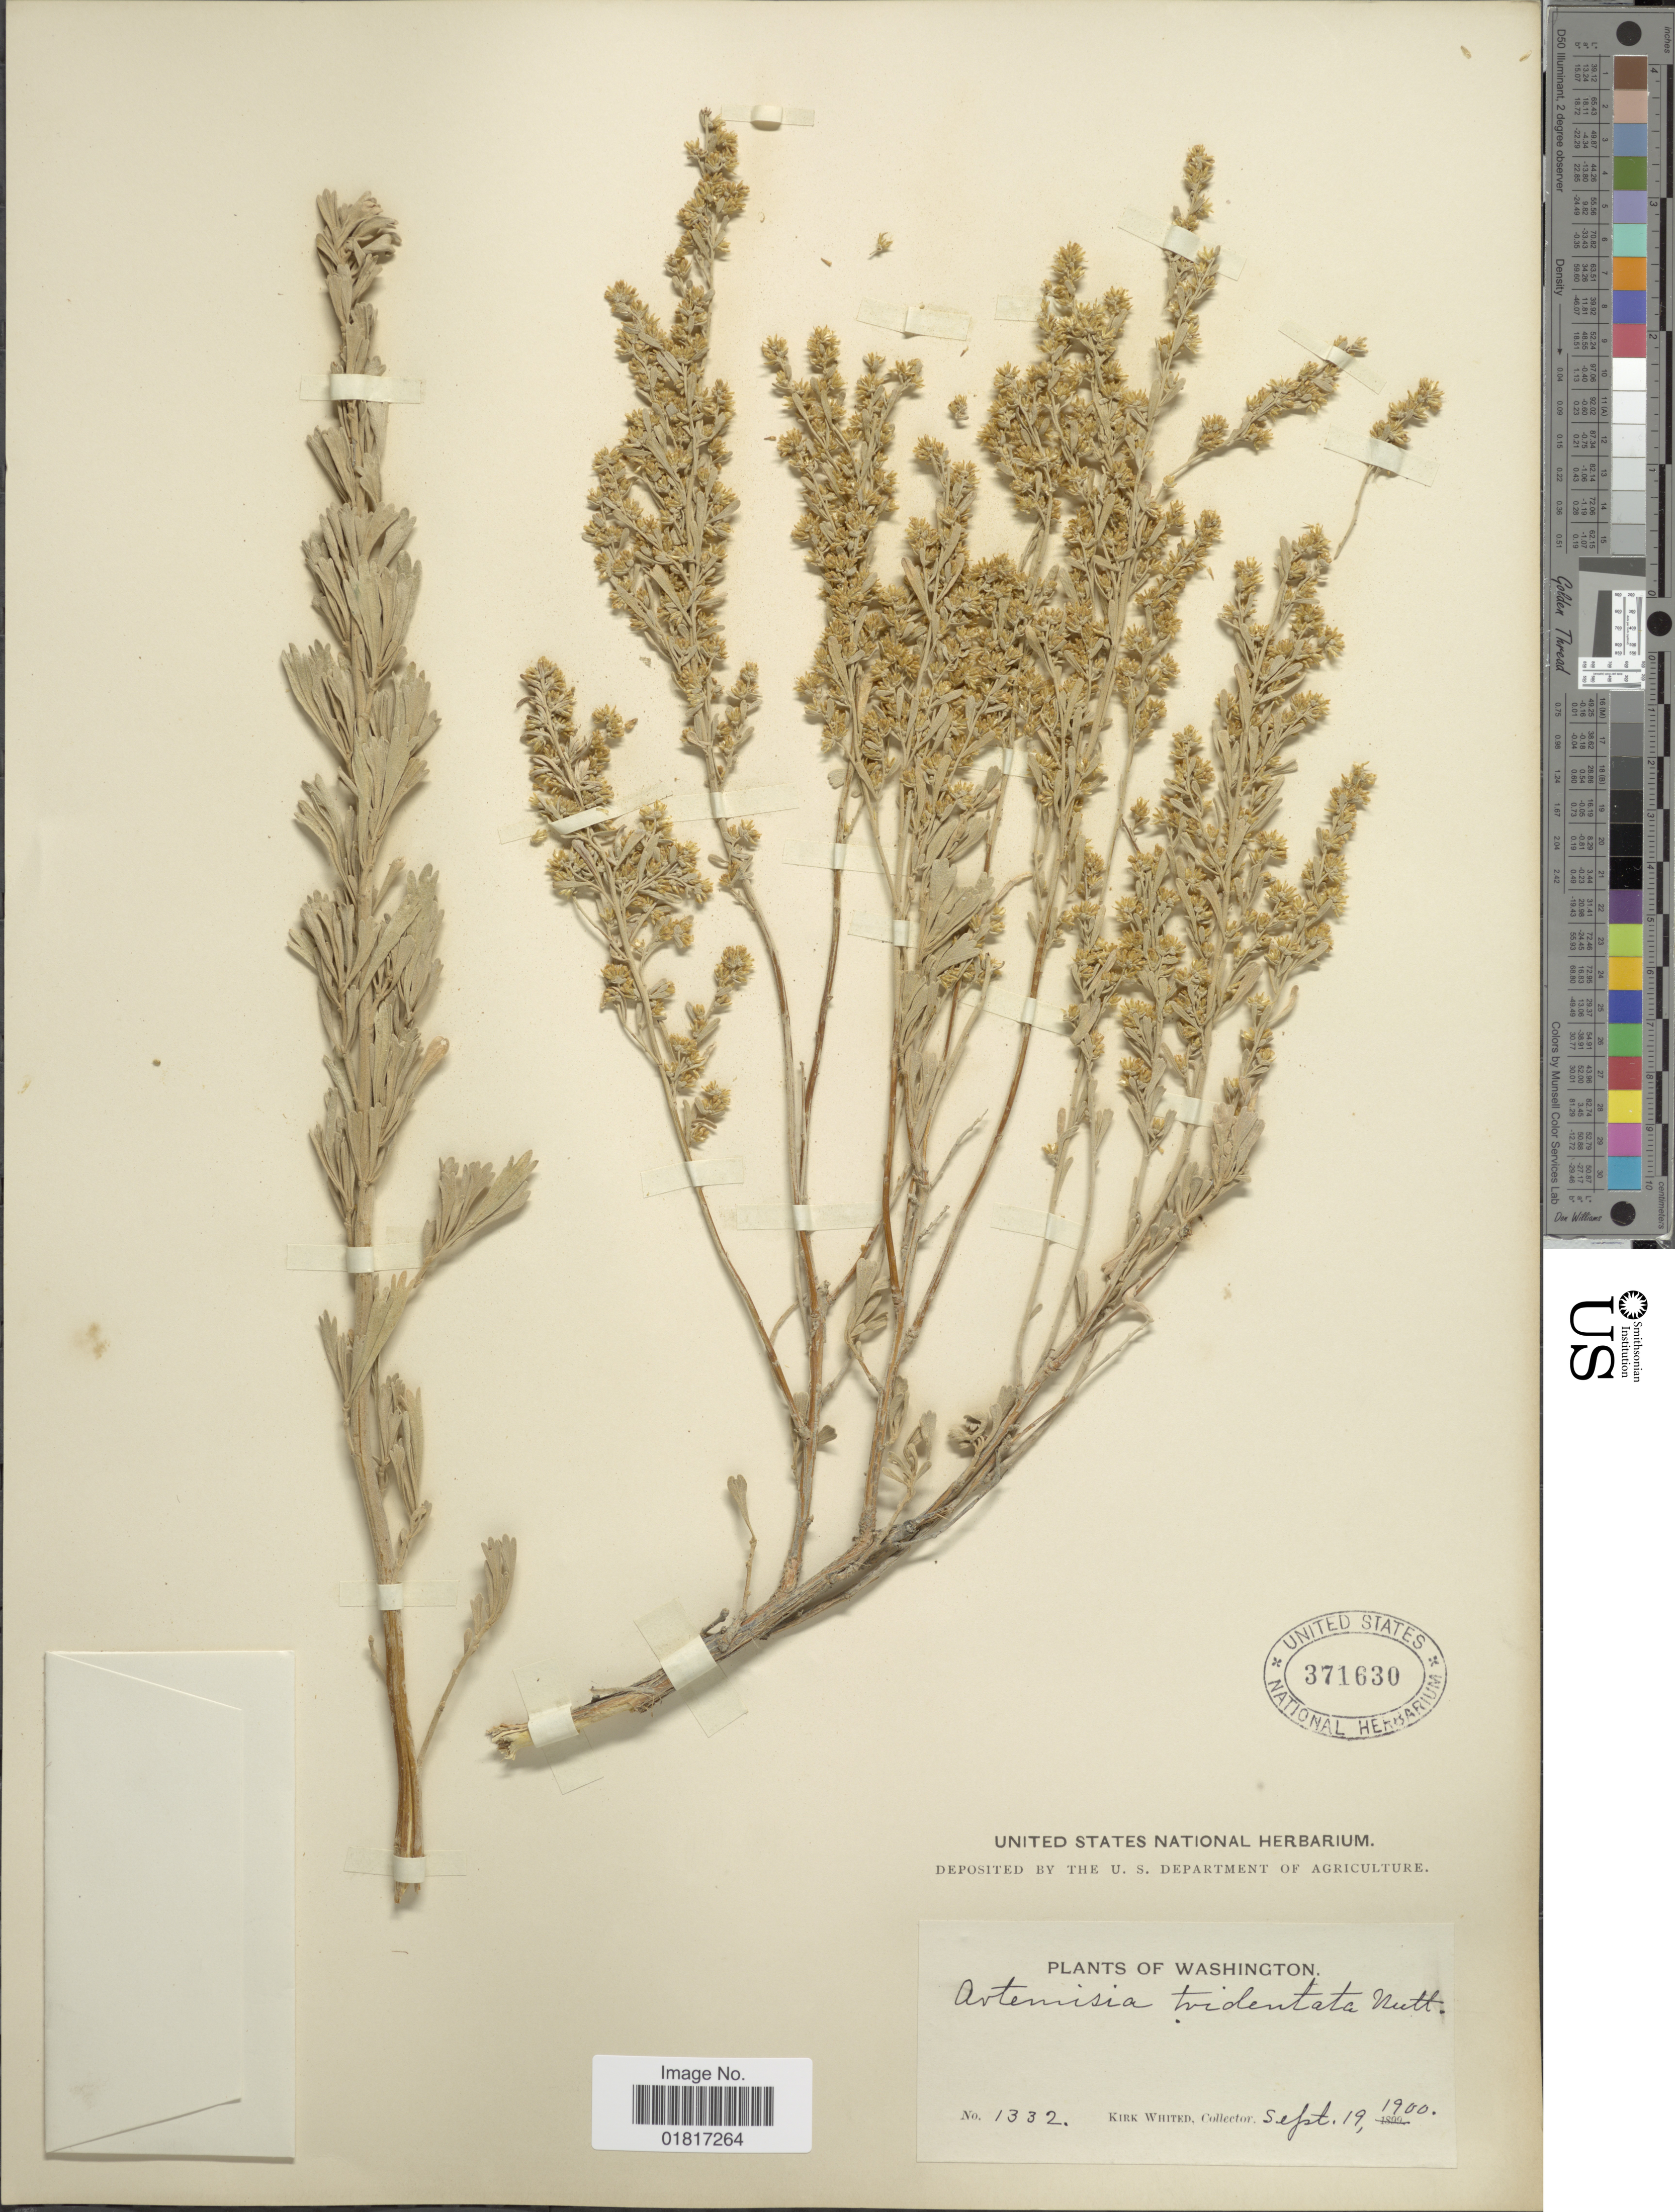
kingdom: Plantae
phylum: Tracheophyta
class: Magnoliopsida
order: Asterales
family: Asteraceae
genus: Artemisia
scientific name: Artemisia tridentata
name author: Nutt.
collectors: K. Whited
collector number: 1332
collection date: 1900-09-19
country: United States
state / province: Washington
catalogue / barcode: US 371630